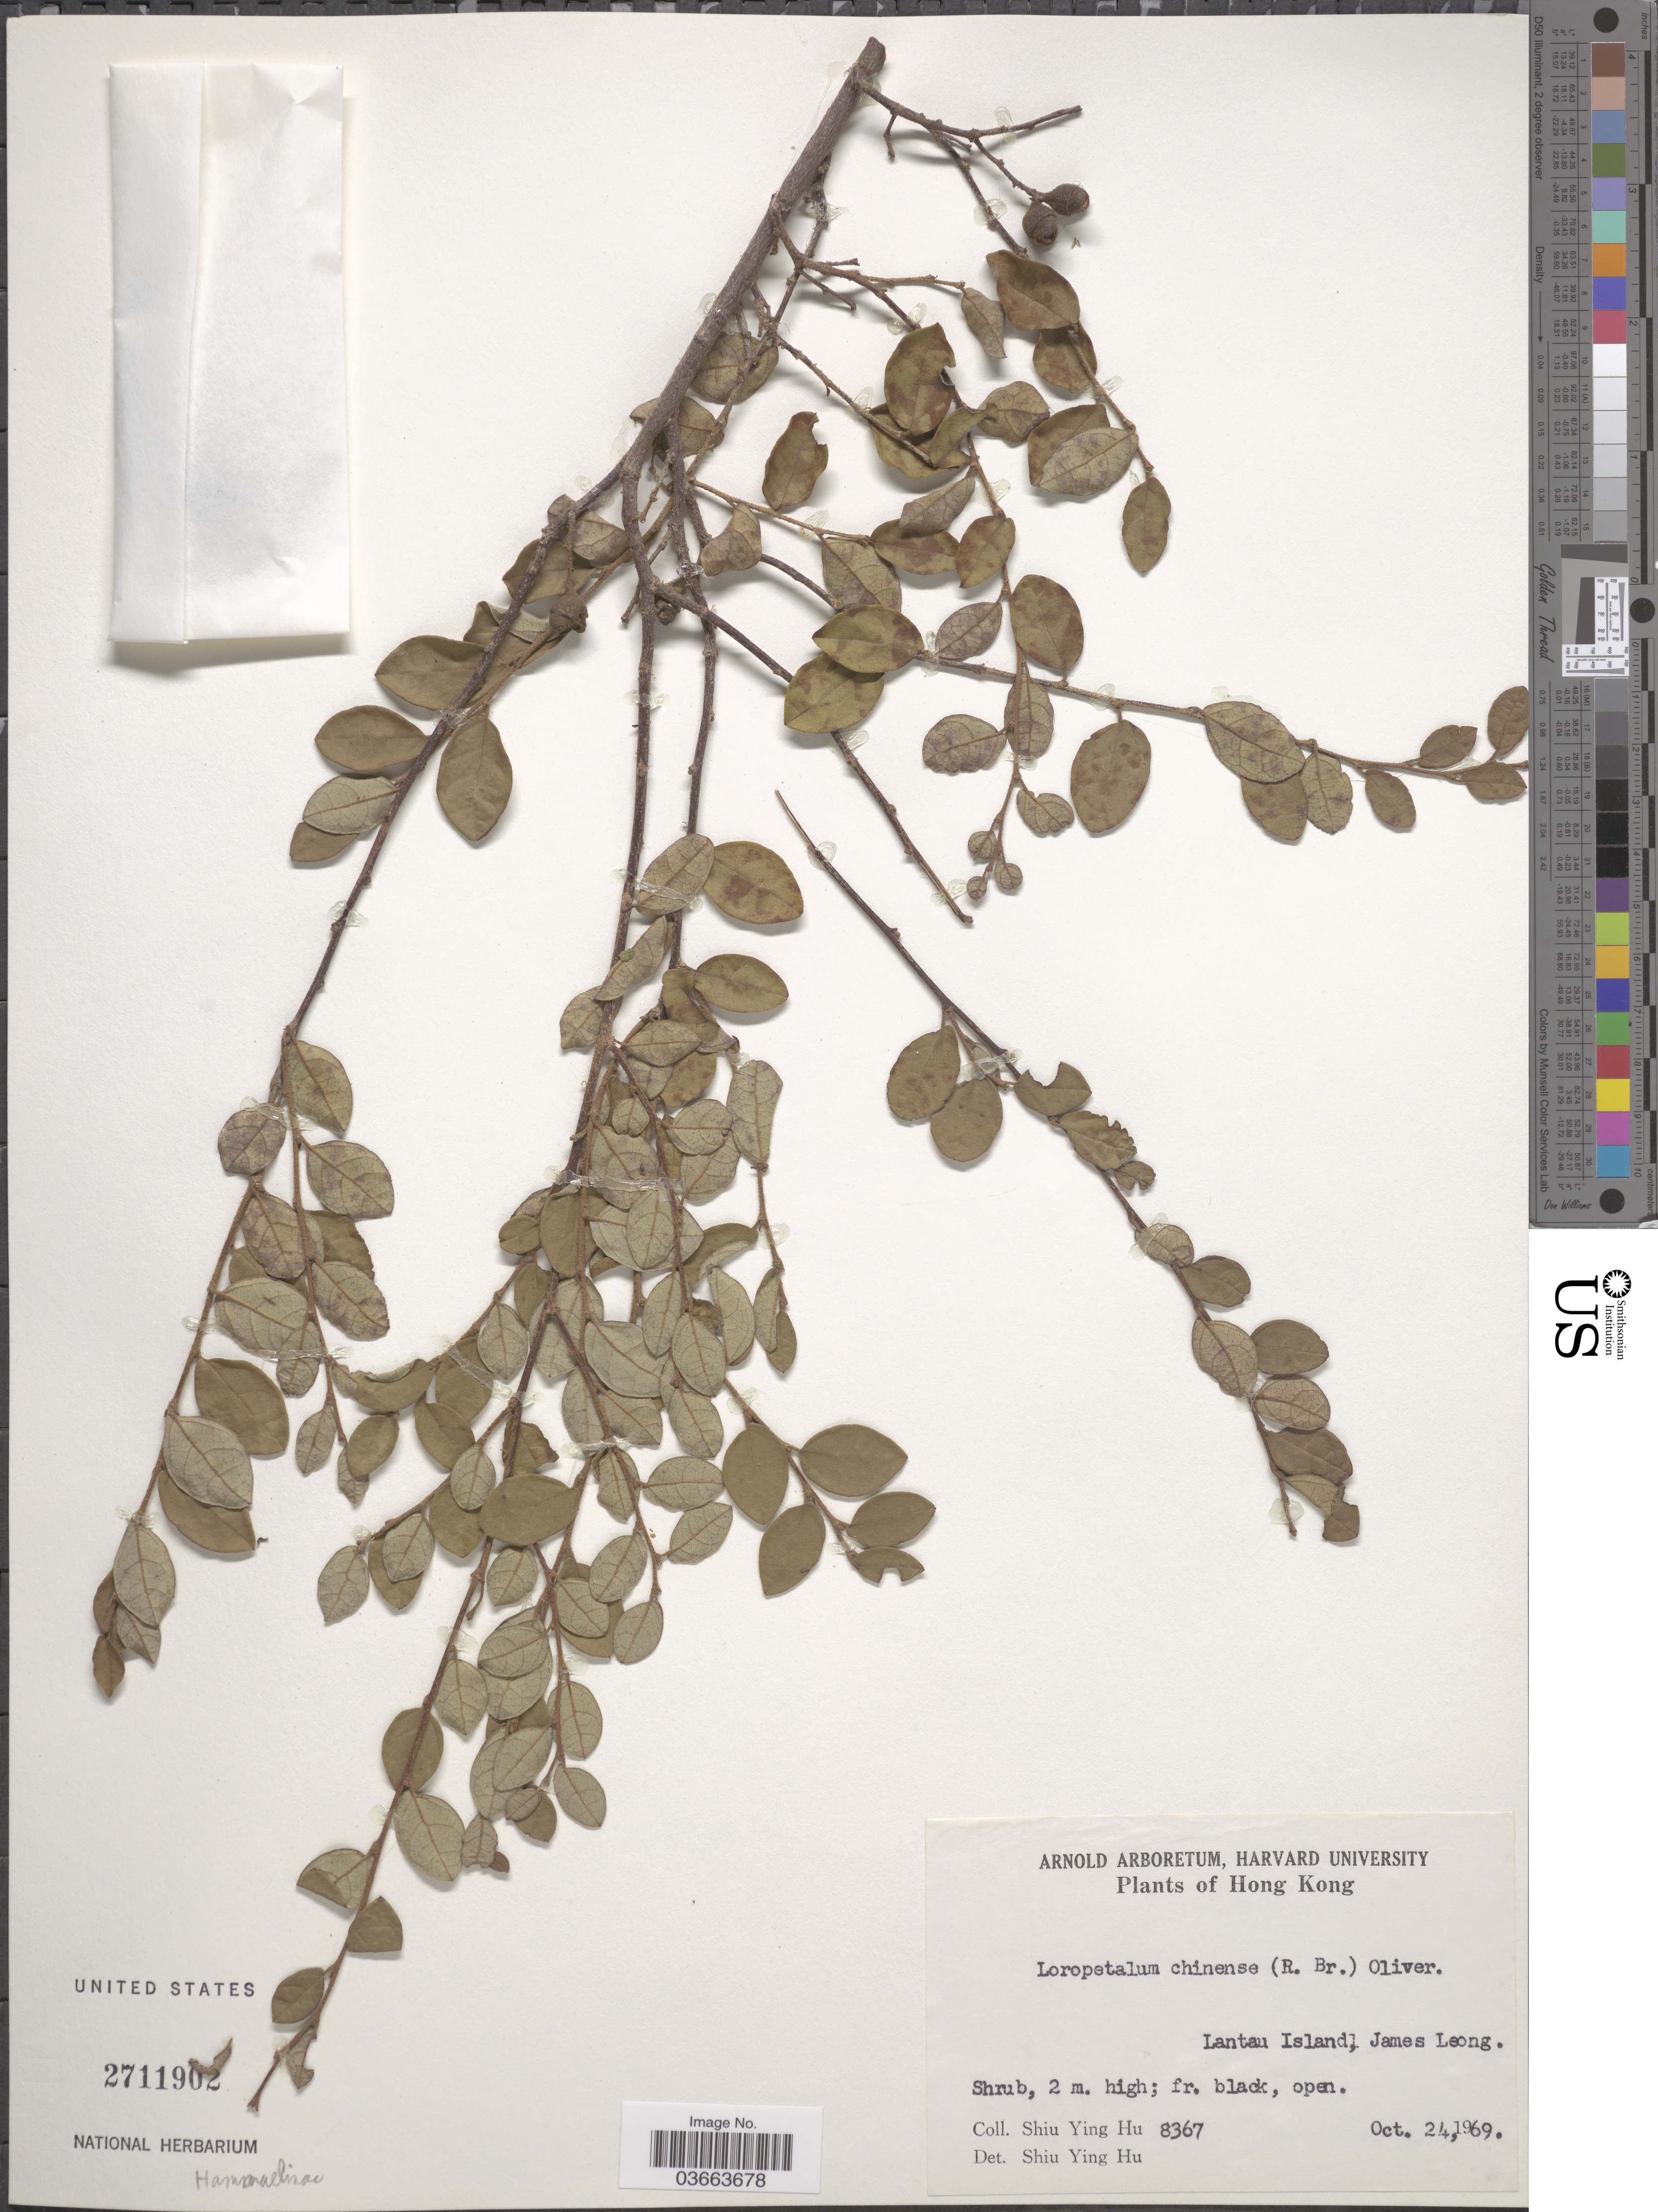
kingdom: Plantae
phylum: Tracheophyta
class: Magnoliopsida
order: Saxifragales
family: Hamamelidaceae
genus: Loropetalum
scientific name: Loropetalum chinense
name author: (R. Br.) Oliv.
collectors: S. Y. Hu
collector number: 8367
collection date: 1969-10-24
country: China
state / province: Hong Kong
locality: Lantau Island, James Leong.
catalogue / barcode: US 2711902